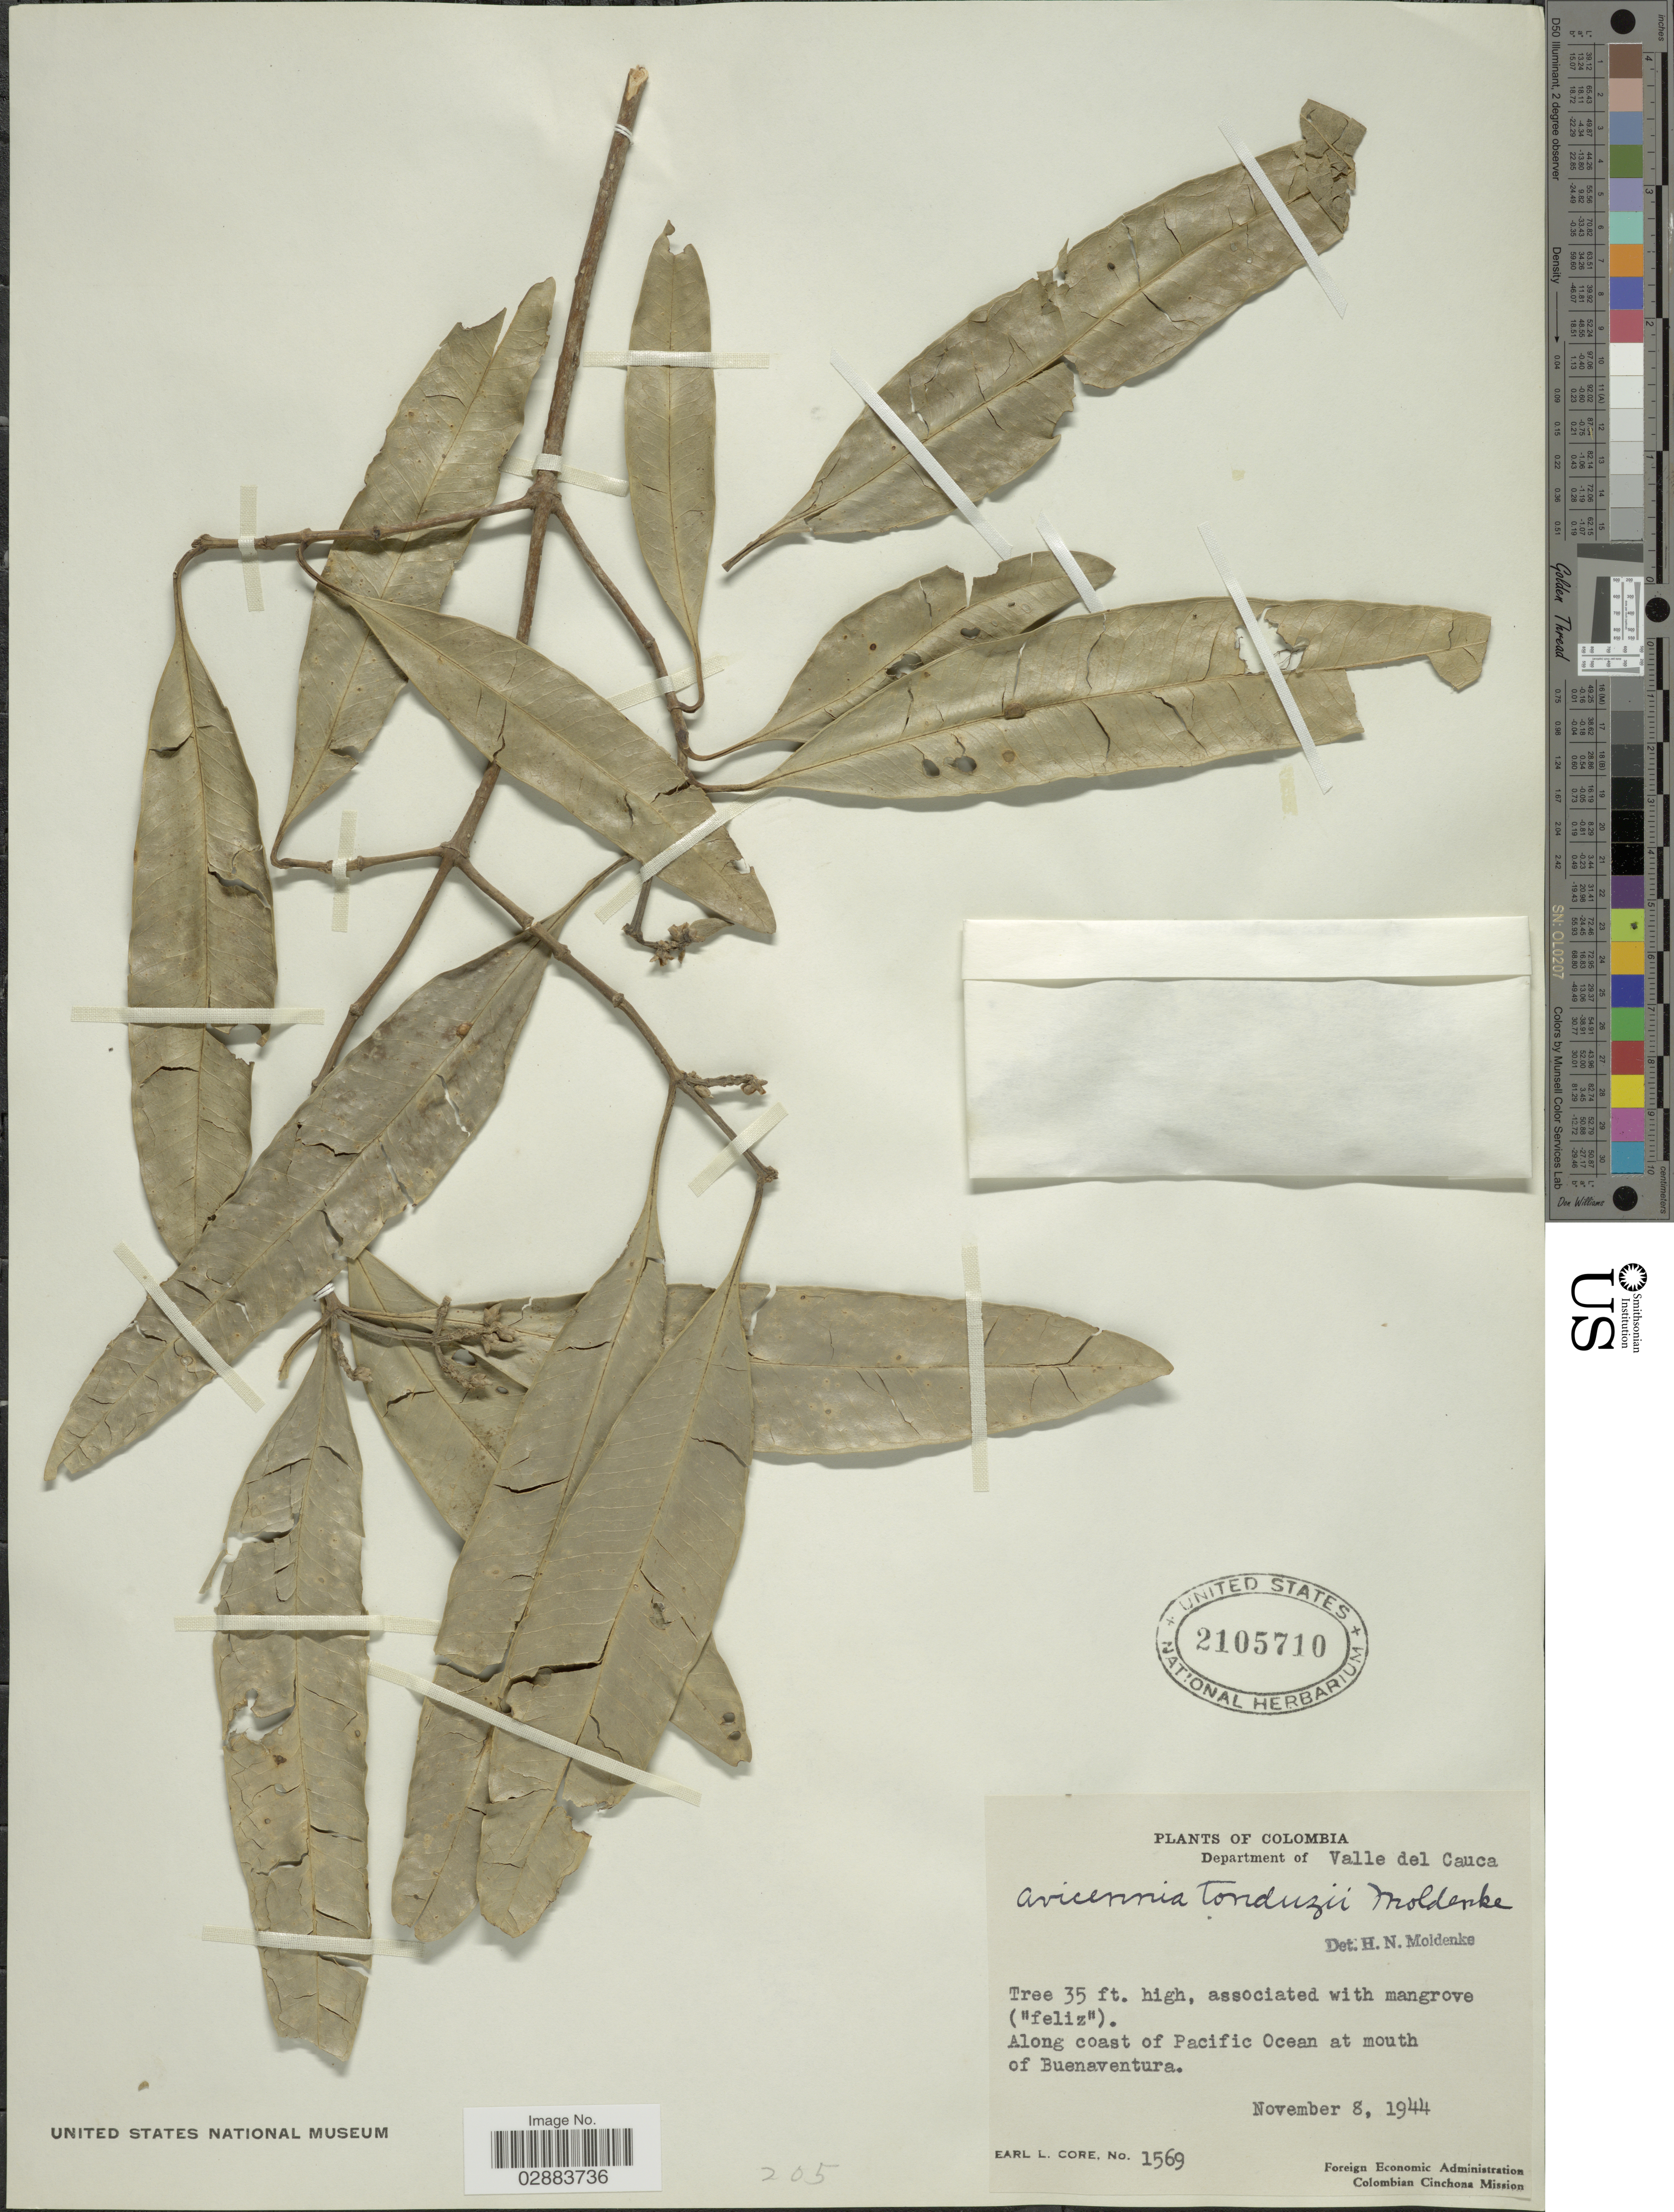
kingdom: Plantae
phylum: Tracheophyta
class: Magnoliopsida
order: Lamiales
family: Acanthaceae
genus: Avicennia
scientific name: Avicennia tonduzii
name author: Moldenke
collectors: E. L. Core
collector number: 1569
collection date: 1944-11-08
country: Colombia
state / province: Valle del Cauca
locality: Department of Valle del Cauca. Along coast of Pacific Ocean at mouth of Buenaventura.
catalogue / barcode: US 2105710